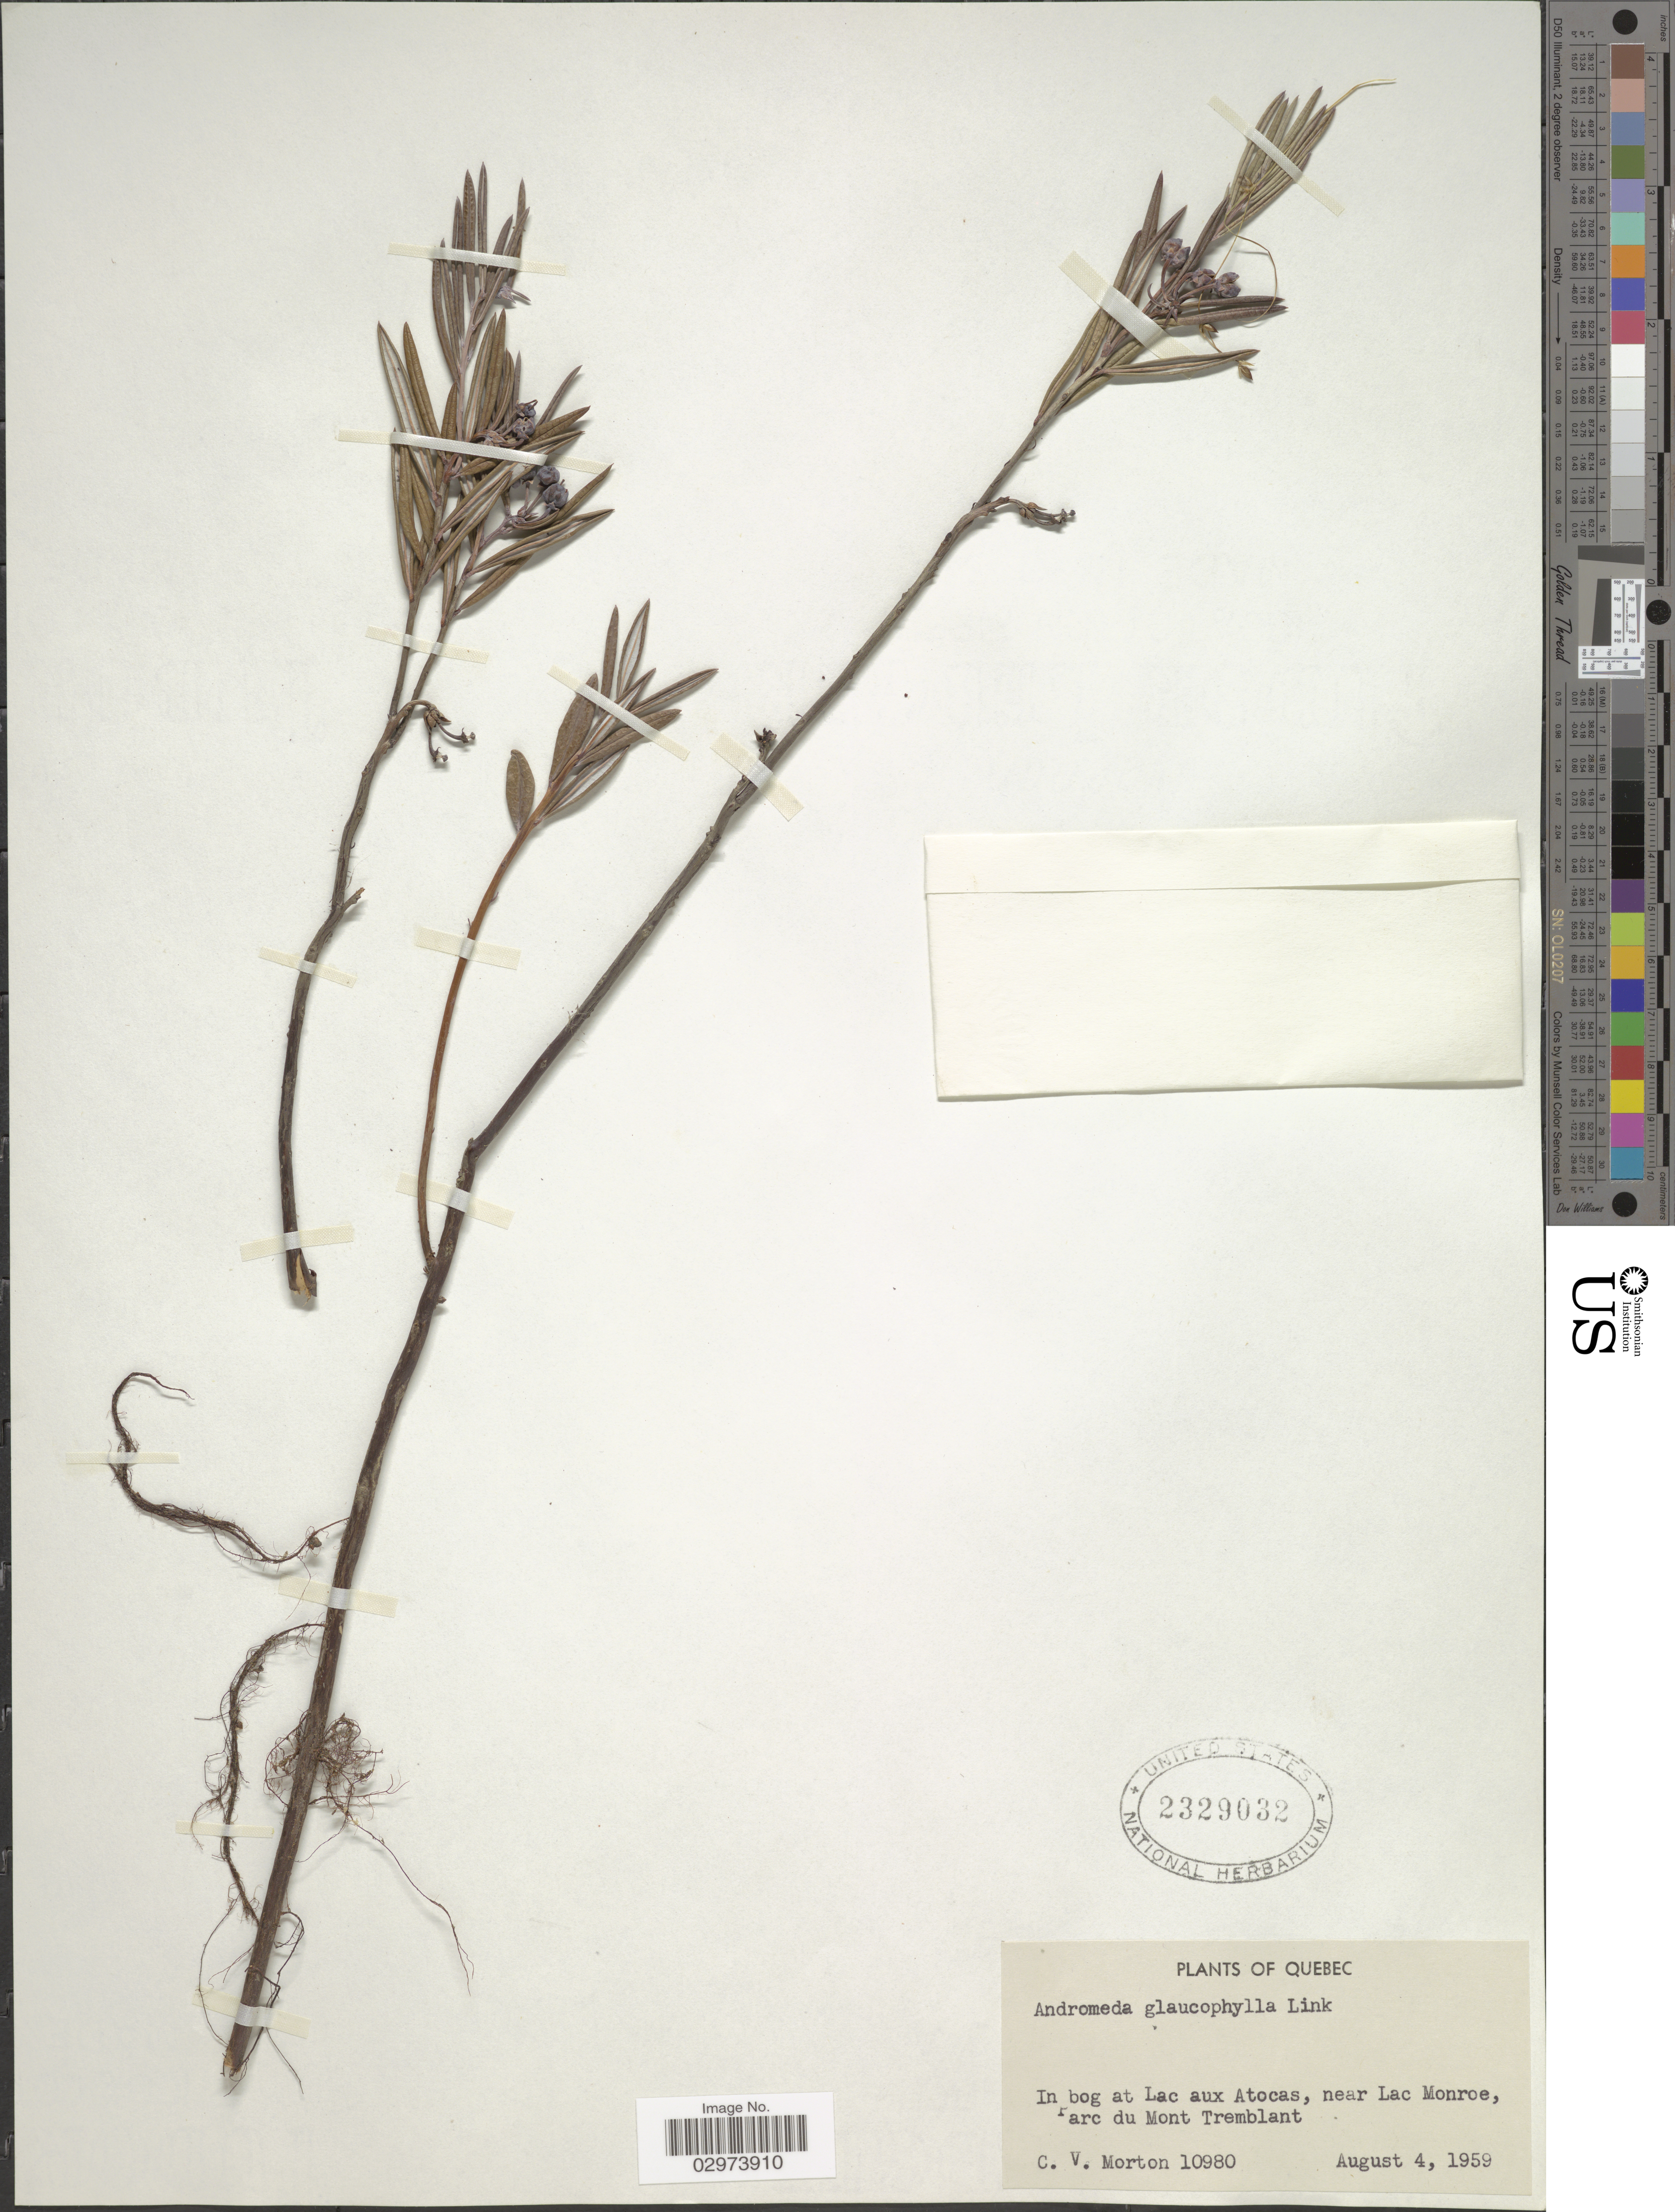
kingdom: Plantae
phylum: Tracheophyta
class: Magnoliopsida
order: Ericales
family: Ericaceae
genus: Andromeda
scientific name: Andromeda polifolia var. latifolia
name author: Aiton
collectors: C. V. Morton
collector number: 10980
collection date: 1959-08-04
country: Canada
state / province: Quebec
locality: In bog at Lac aux Atocas, near Lac Monroe, Parc du Mont Tremblant.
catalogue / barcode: US 2329032